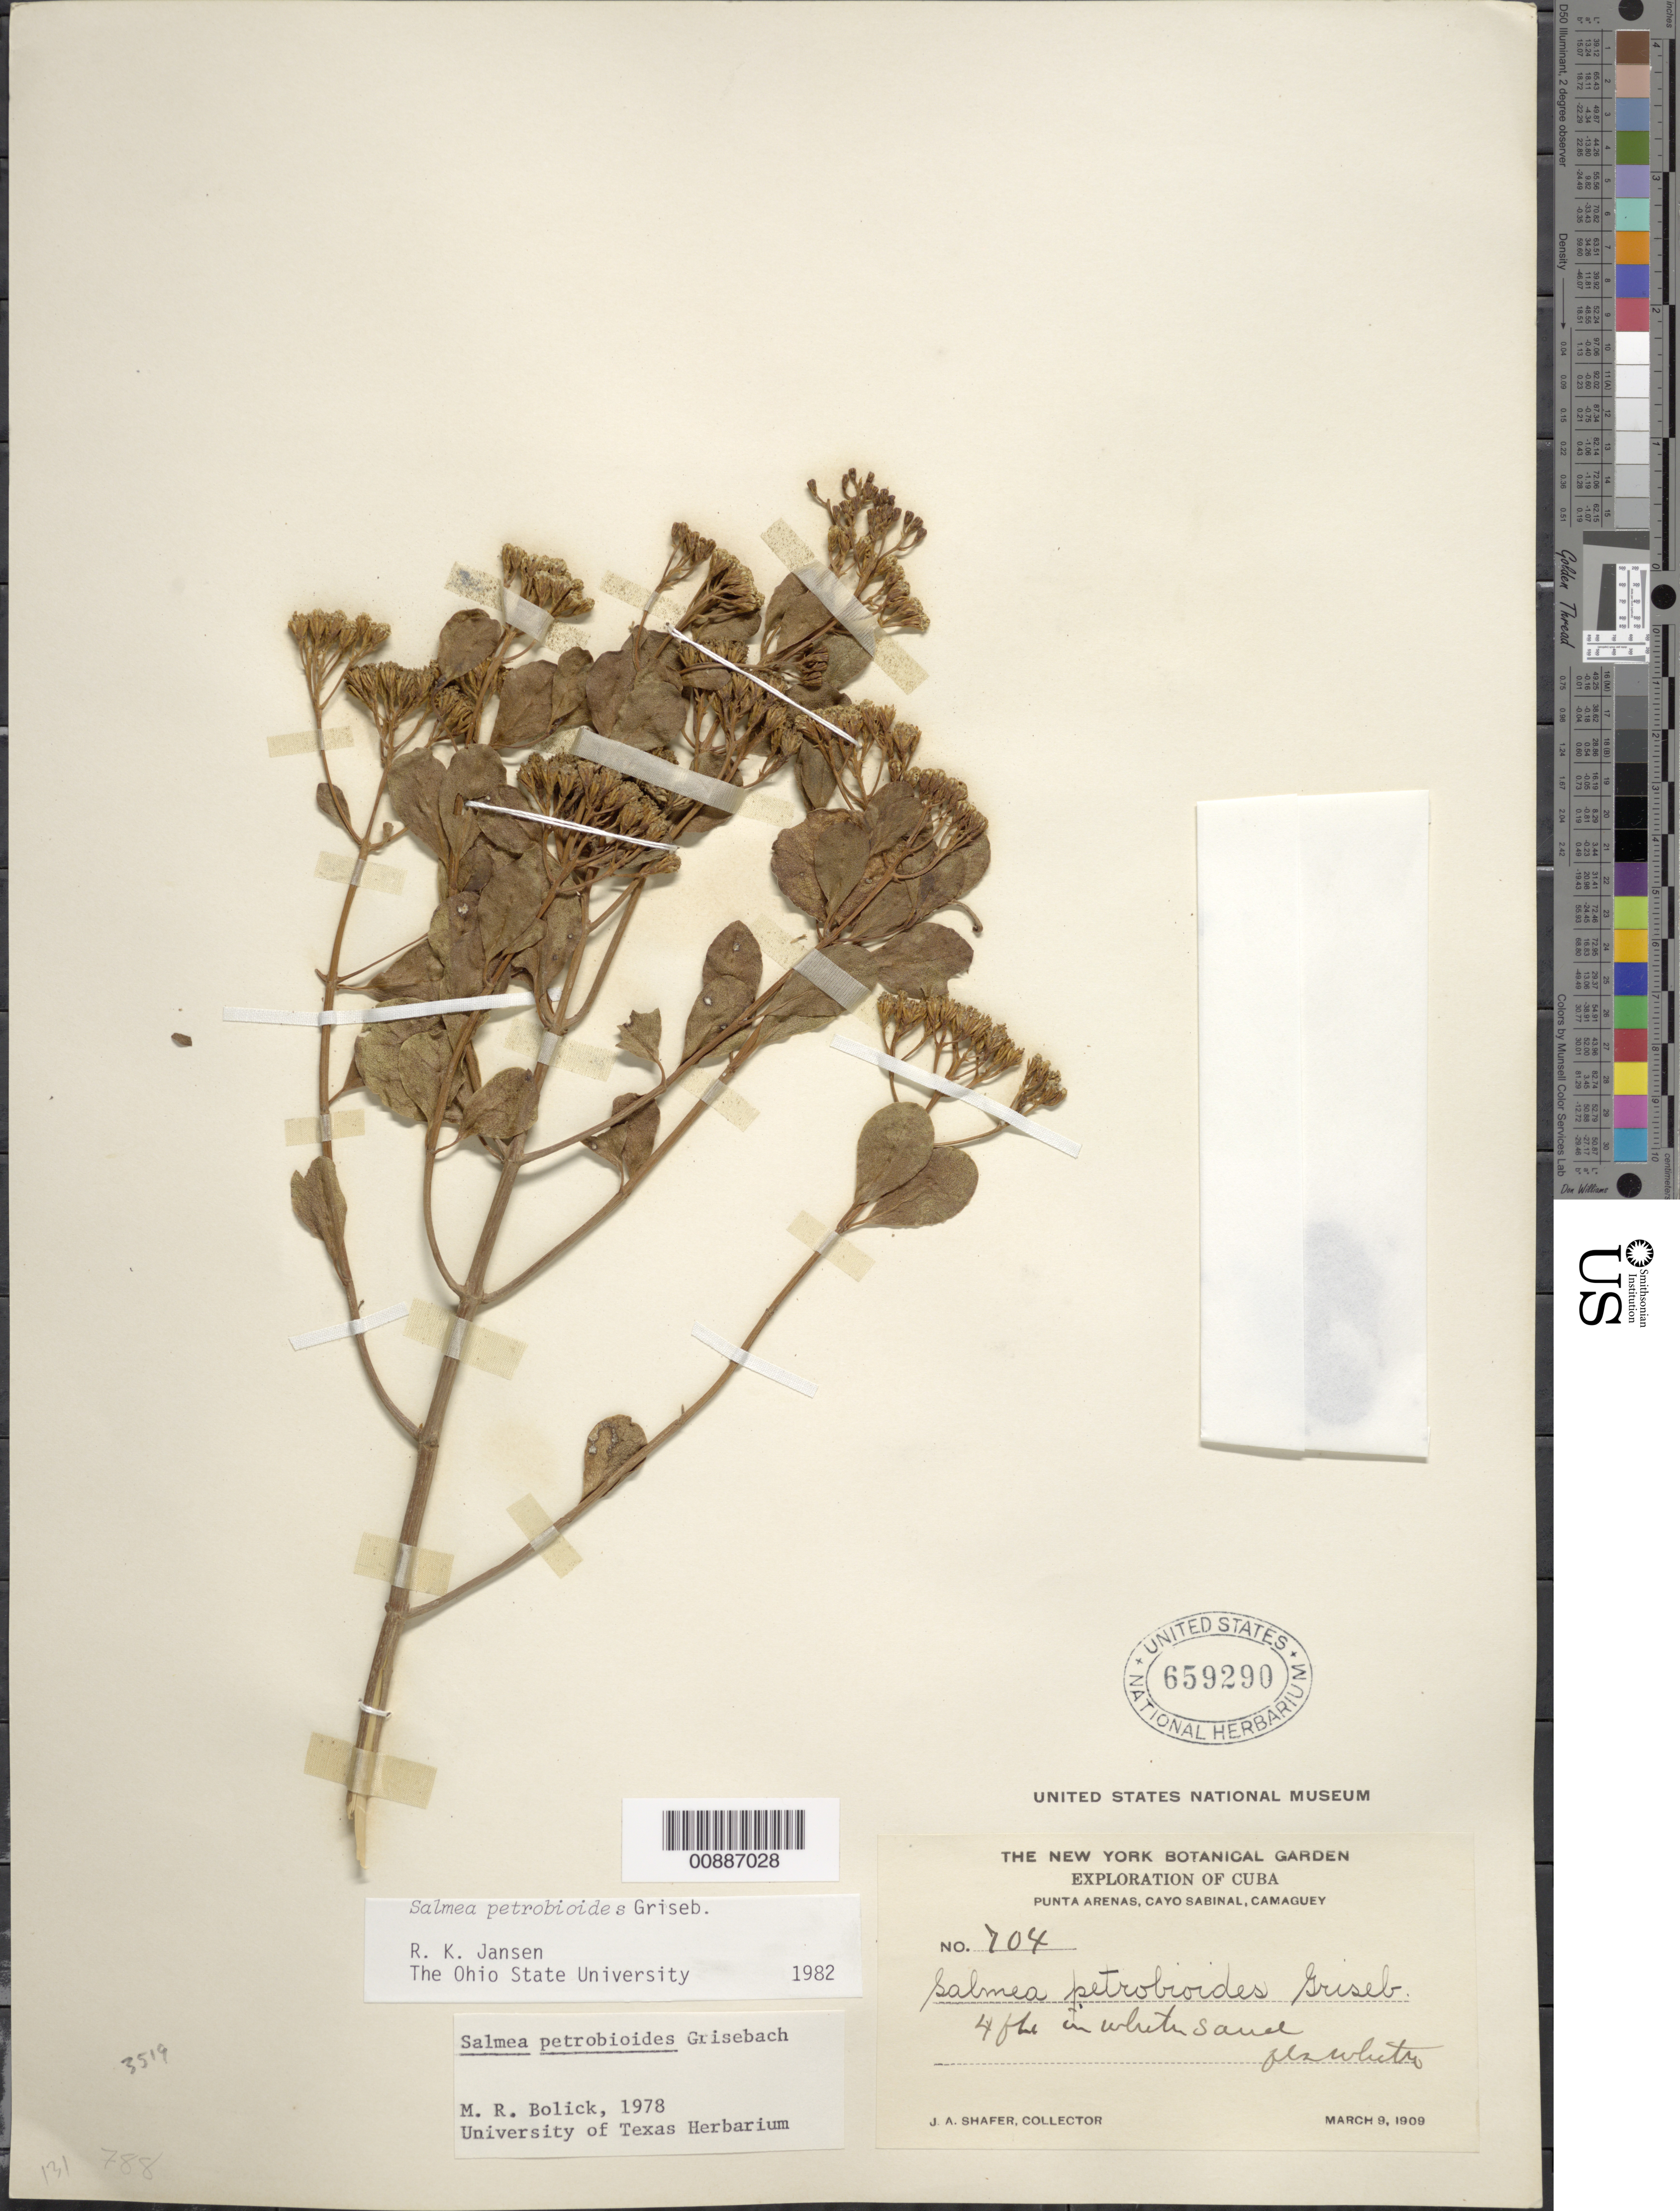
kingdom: Plantae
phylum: Tracheophyta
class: Magnoliopsida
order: Asterales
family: Asteraceae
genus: Salmea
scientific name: Salmea petrobioides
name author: Griseb.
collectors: J. A. Shafer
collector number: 704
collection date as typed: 09 Mar 1909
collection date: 1909-03-09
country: Cuba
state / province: Camaguey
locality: Punta Arenas, Cayo Sabinal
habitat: In white sand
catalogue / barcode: US 659290